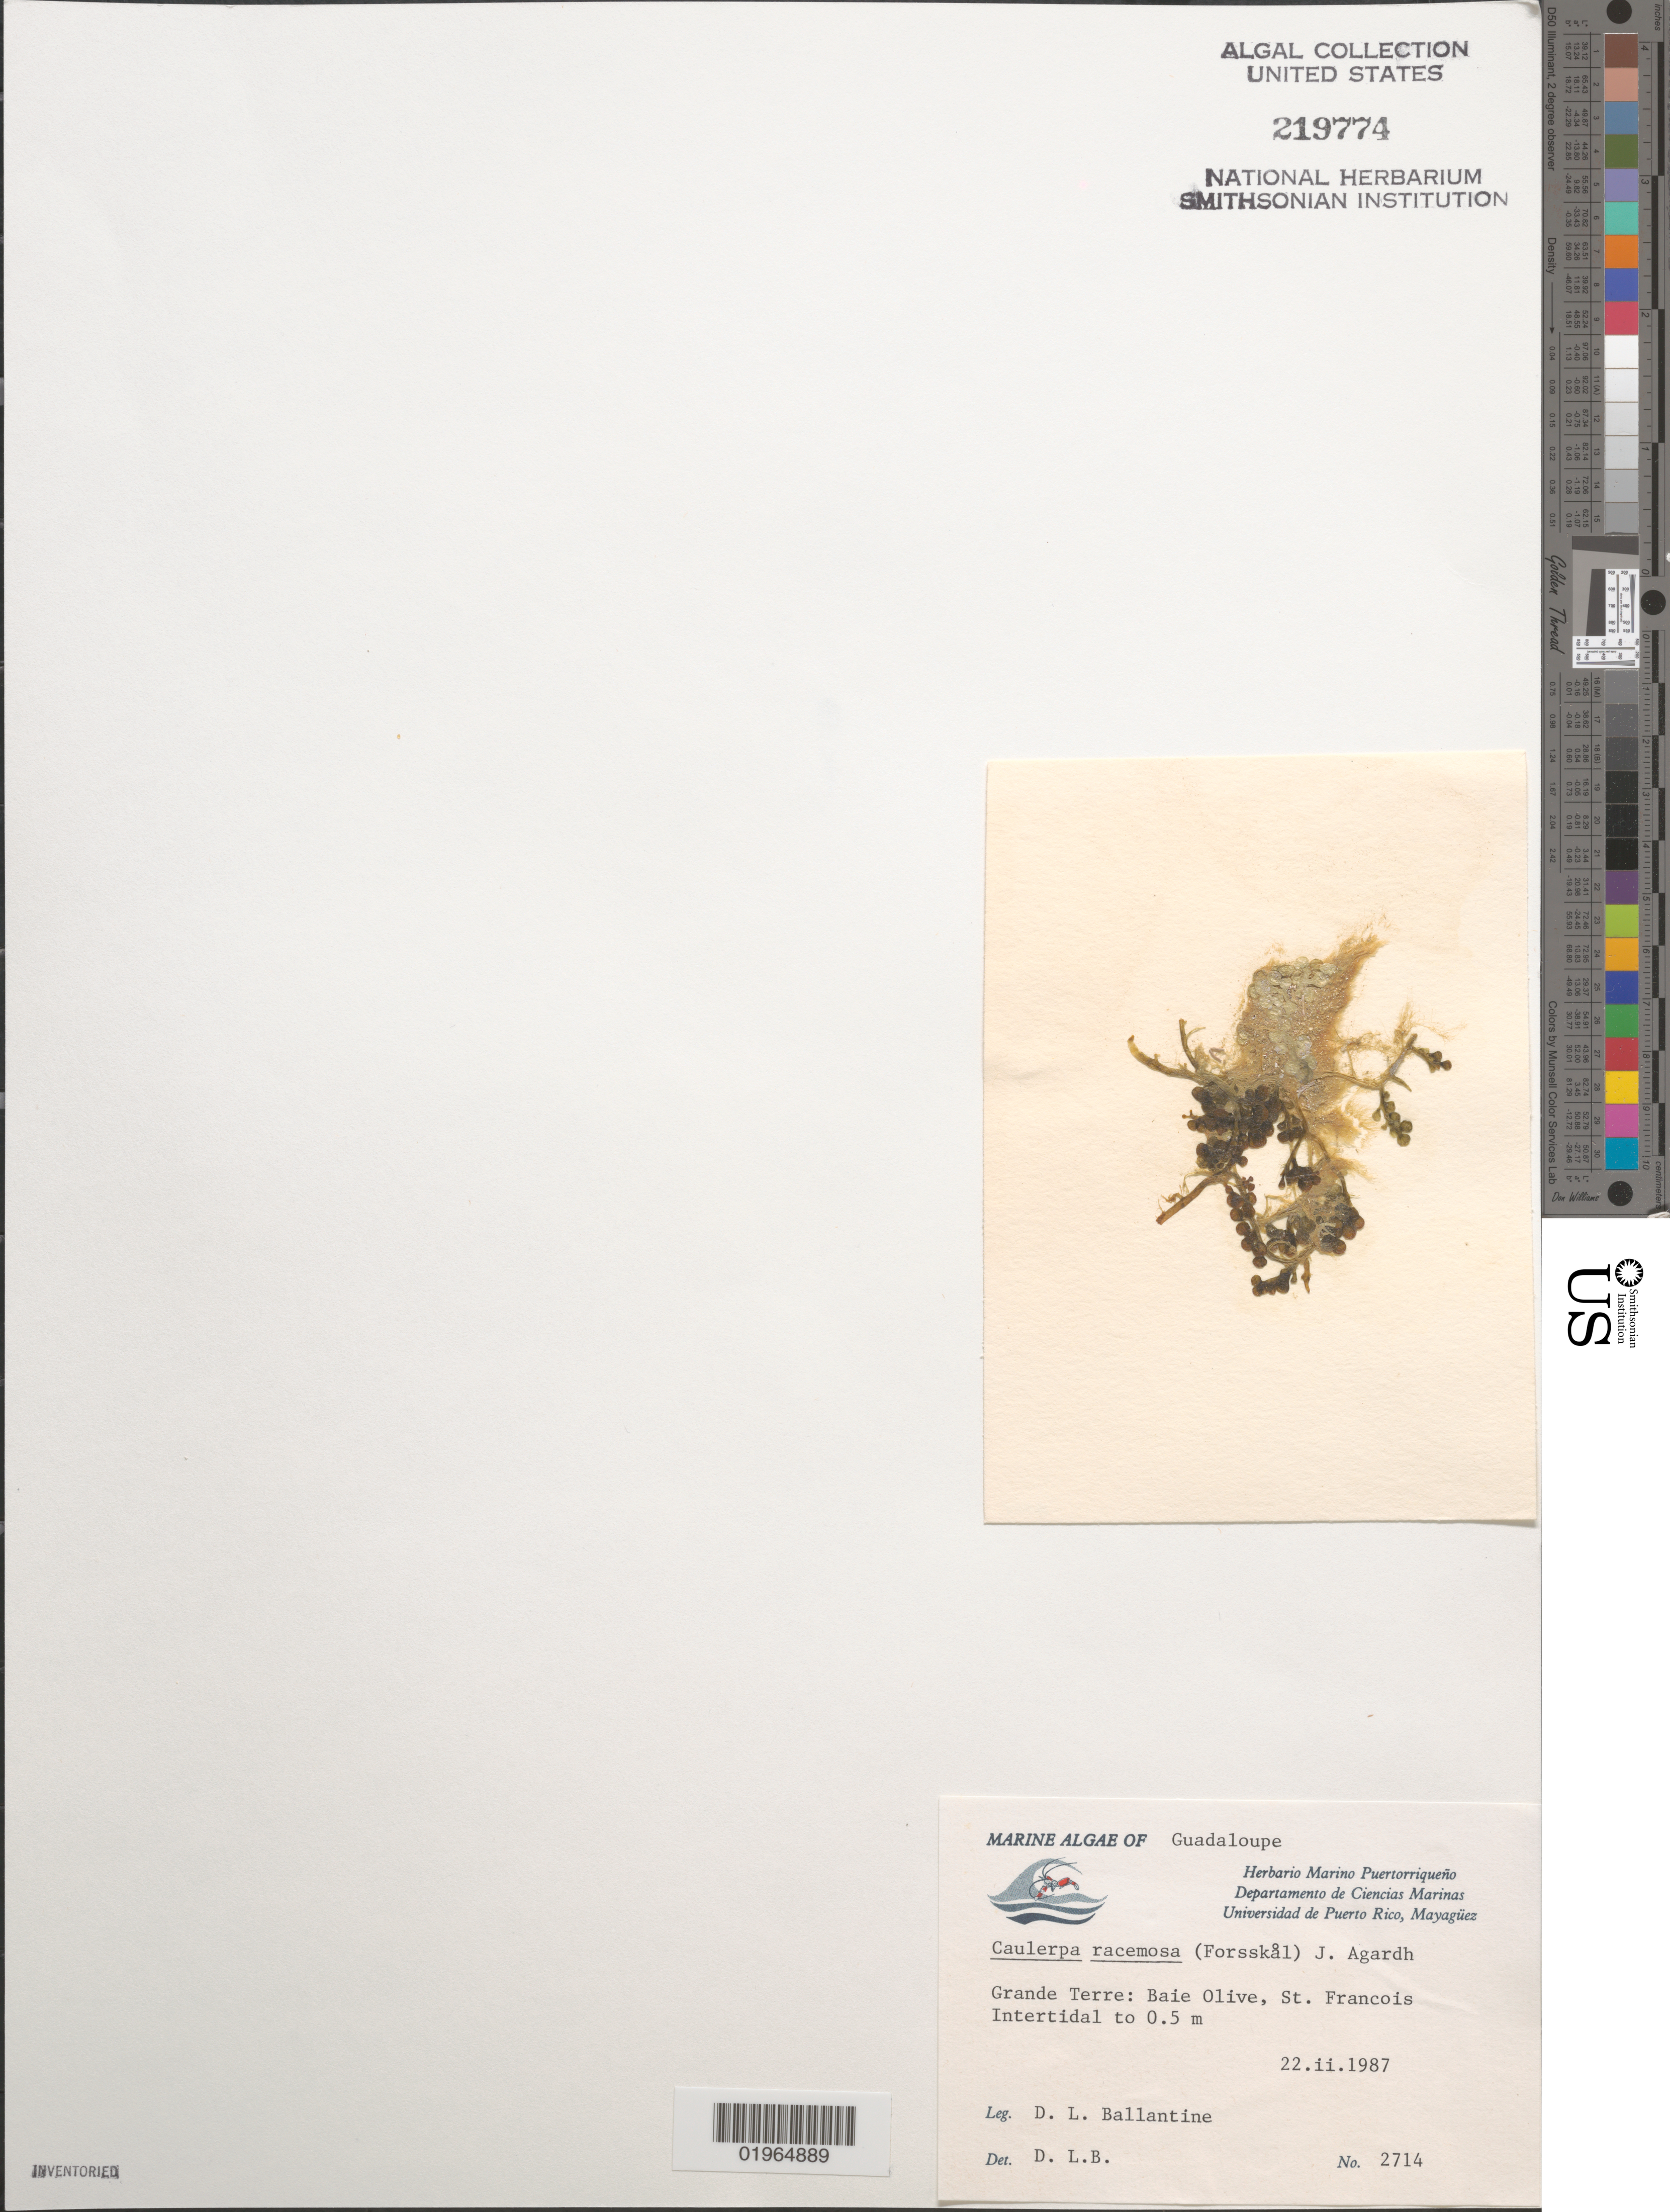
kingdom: Plantae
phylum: Chlorophyta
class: Ulvophyceae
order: Bryopsidales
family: Caulerpaceae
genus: Caulerpa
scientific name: Caulerpa racemosa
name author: (Forssk.) J. Agardh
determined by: Ballantine, D. L.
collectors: D.L. Ballantine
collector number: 2714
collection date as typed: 22 Feb 1987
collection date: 1987-02-22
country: Guadeloupe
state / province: Grande-Terre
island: Grande Terre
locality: Baie Olive, St. Francois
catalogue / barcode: US 219774